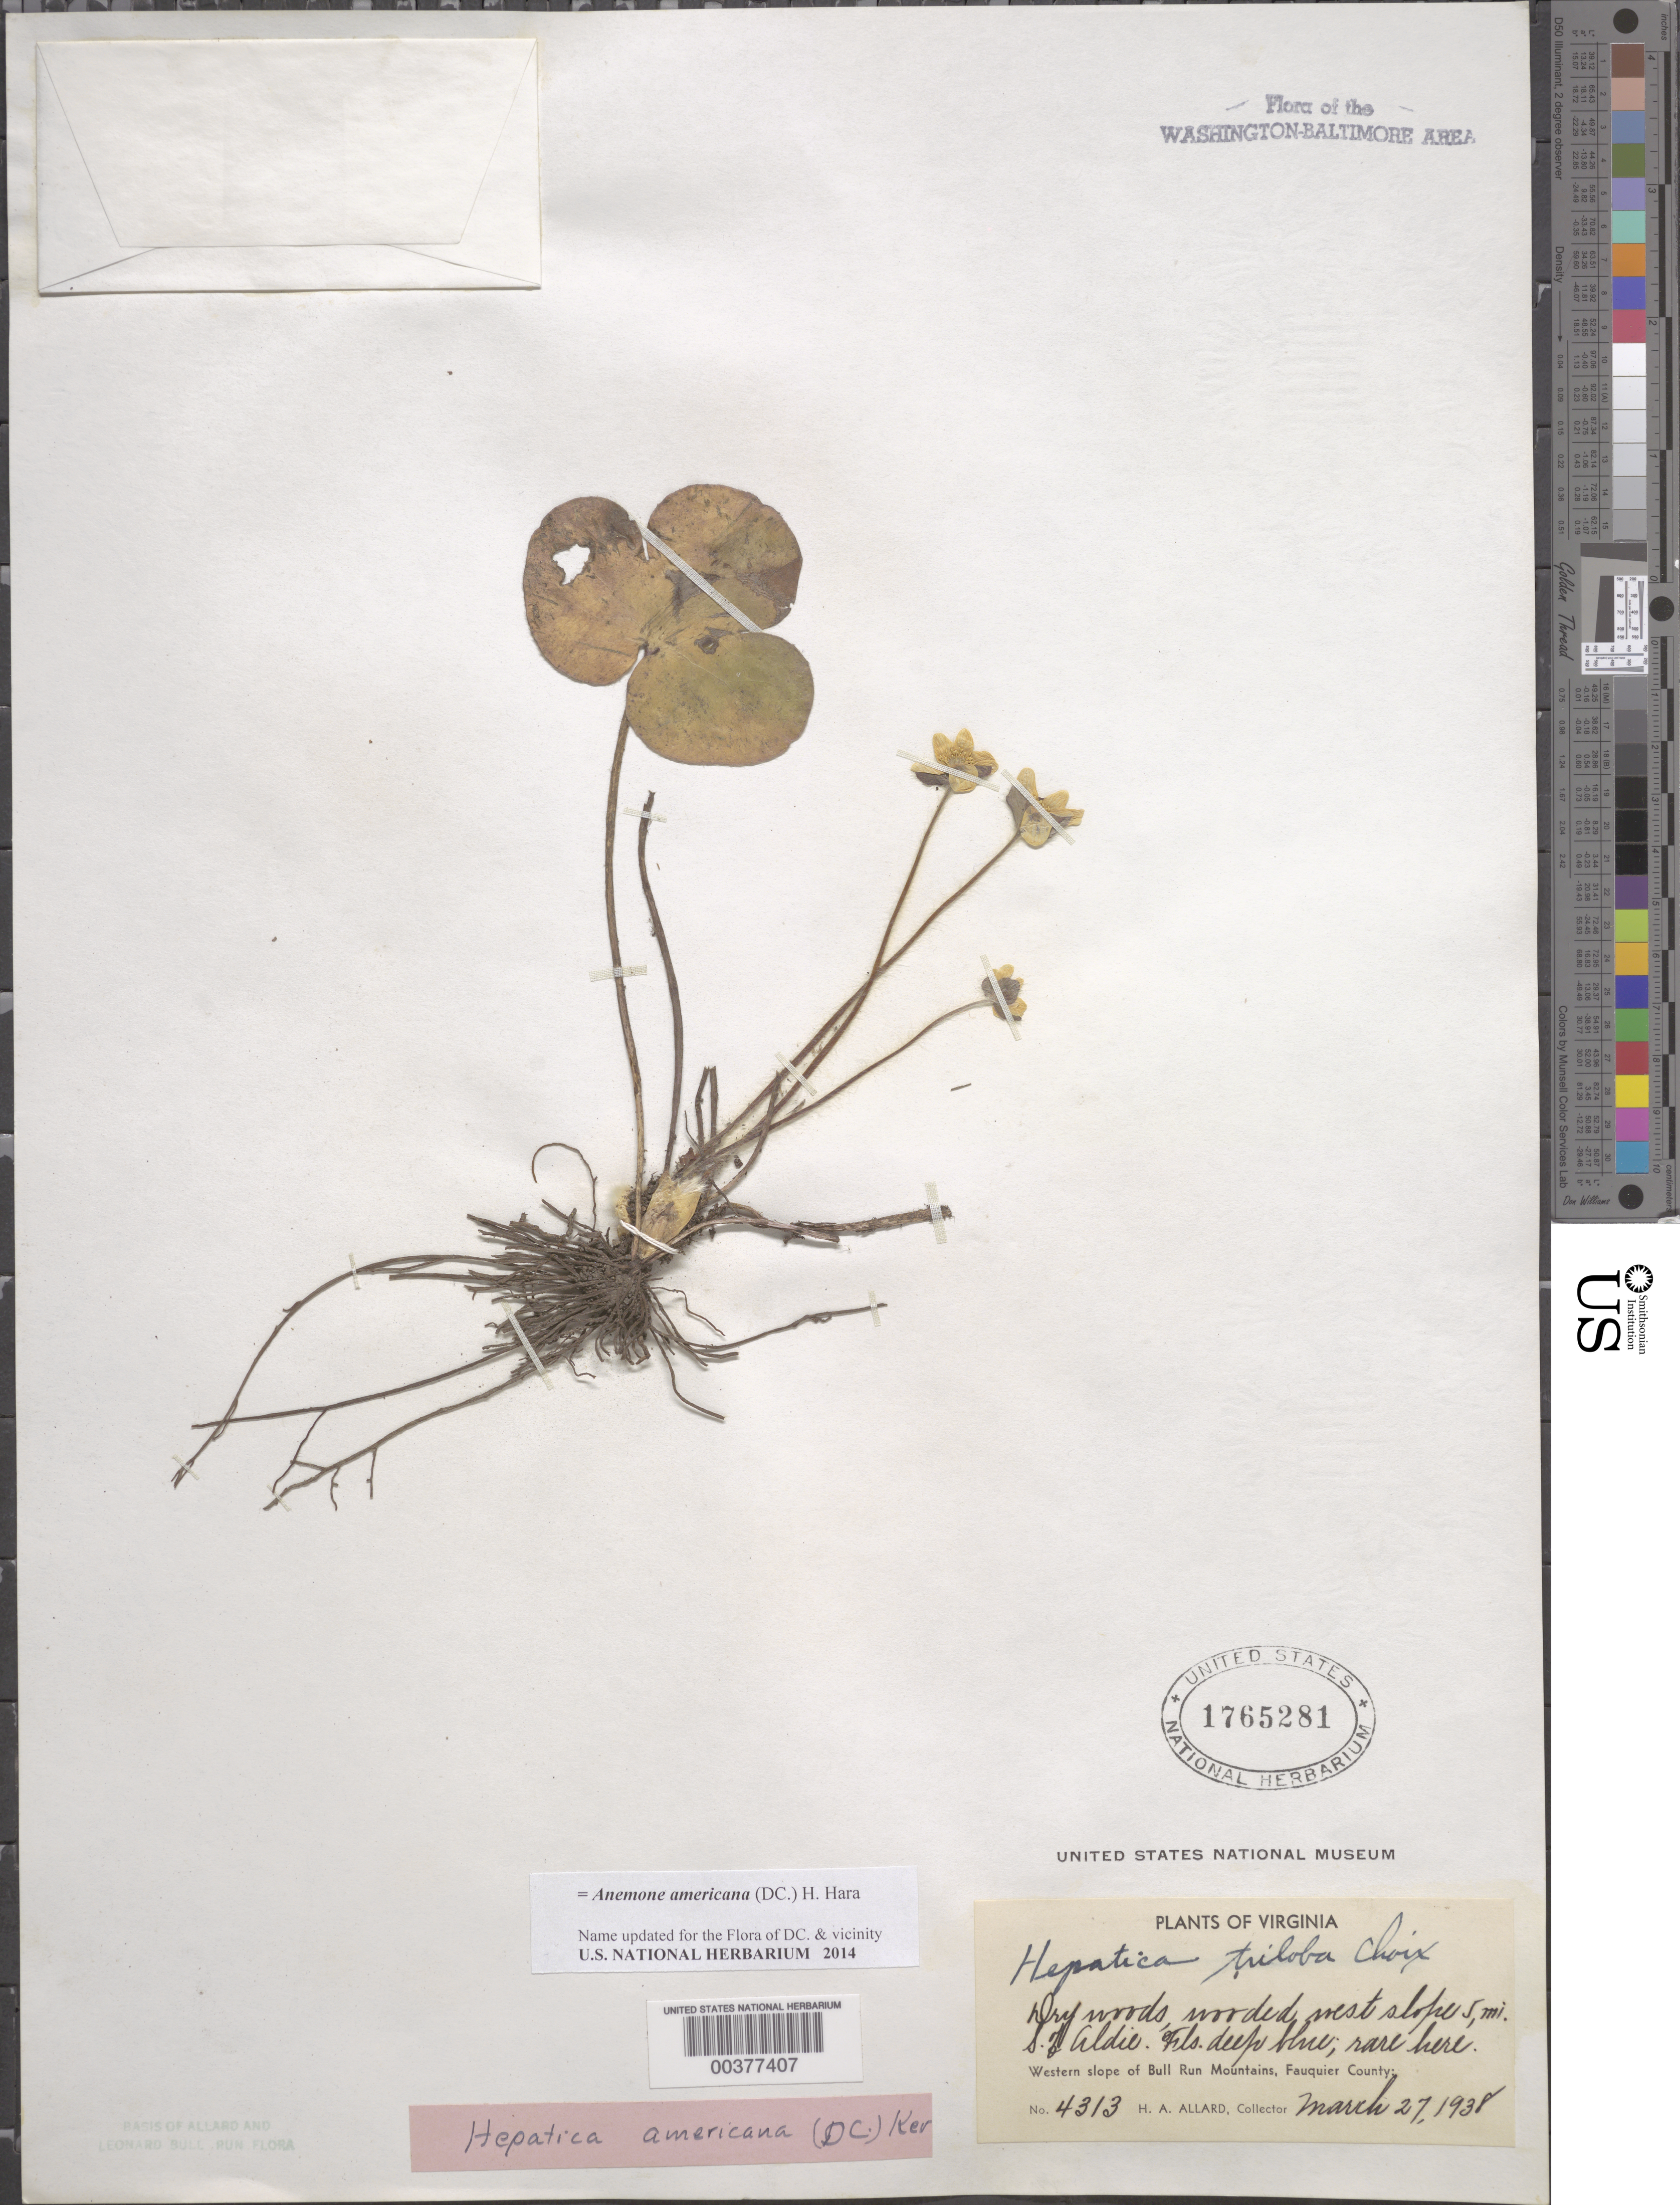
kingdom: Plantae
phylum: Tracheophyta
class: Magnoliopsida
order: Ranunculales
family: Ranunculaceae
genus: Hepatica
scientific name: Hepatica americana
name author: (DC.) Ker Gawl.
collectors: H. A. Allard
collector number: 4313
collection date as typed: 27 Mar 1938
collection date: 1938-03-27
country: United States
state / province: Virginia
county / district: Fauquier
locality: South of Aldie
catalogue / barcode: US 1765281